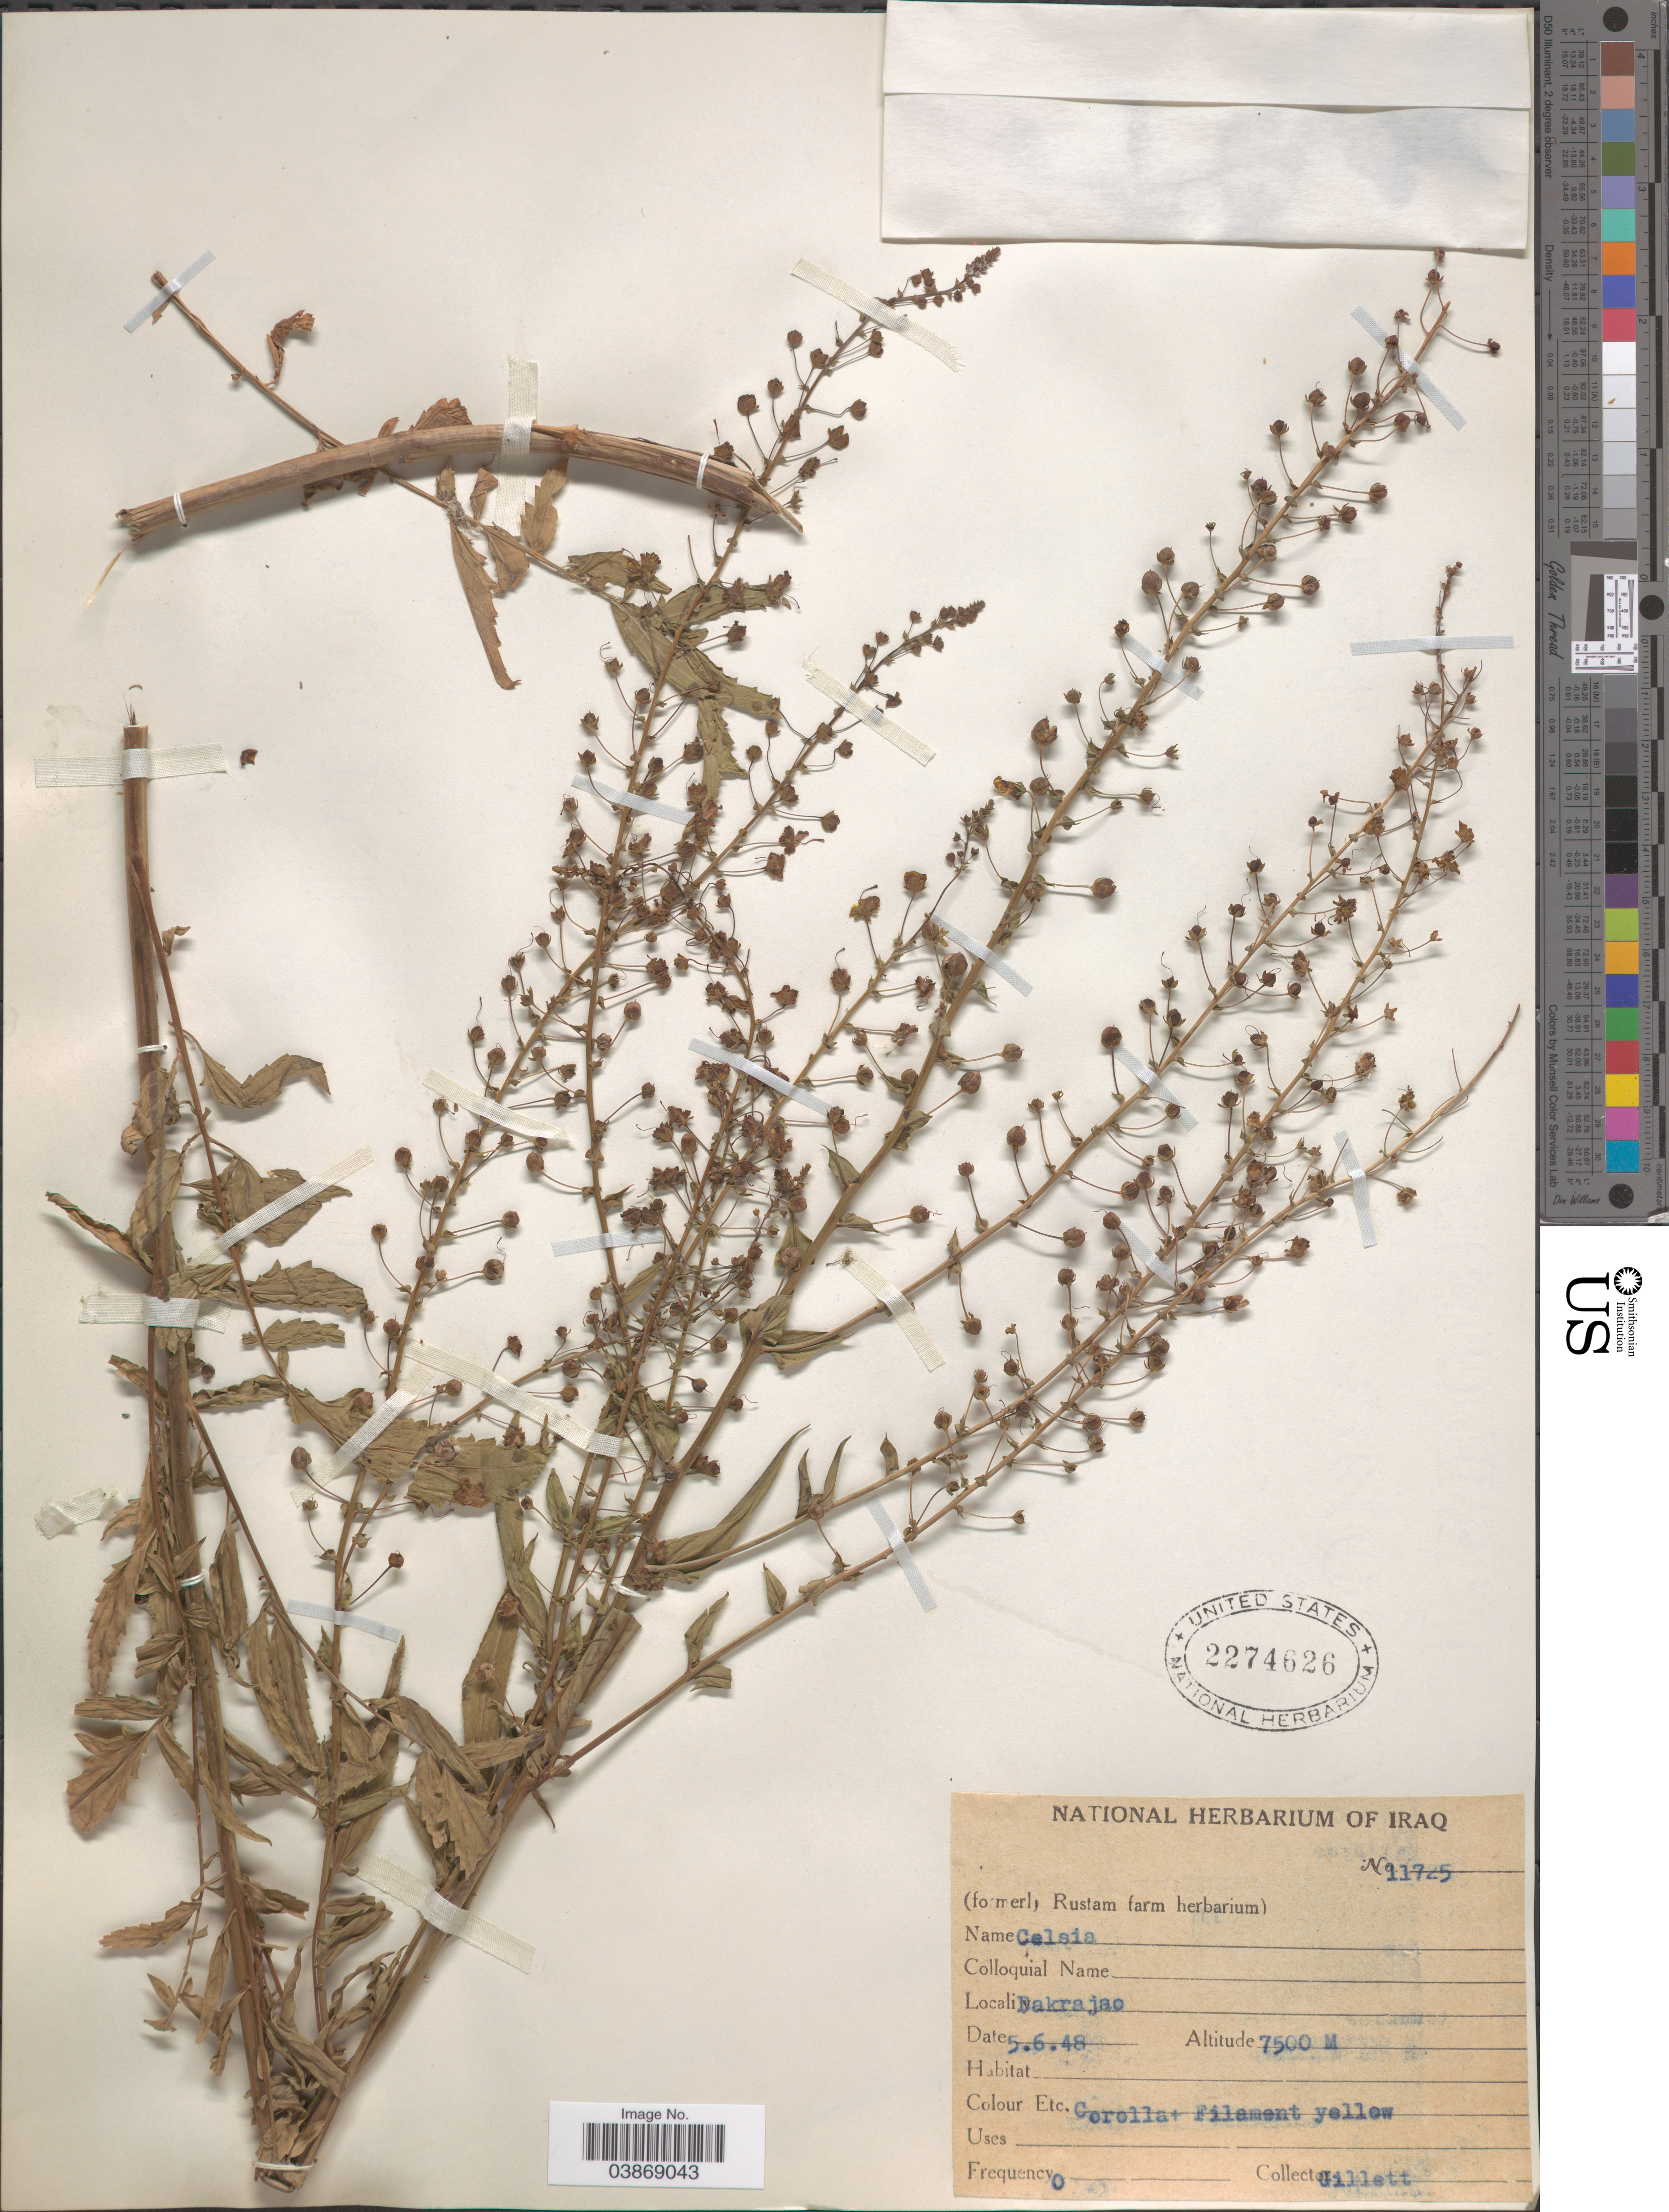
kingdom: Plantae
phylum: Tracheophyta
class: Magnoliopsida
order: Lamiales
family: Scrophulariaceae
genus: Celsia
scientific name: Celsia sp.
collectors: Gillett, --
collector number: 11725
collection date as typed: Transcribed d/m/y: 5/6/48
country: Iraq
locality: Dakrajao.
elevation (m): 7500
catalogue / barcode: US 2274626